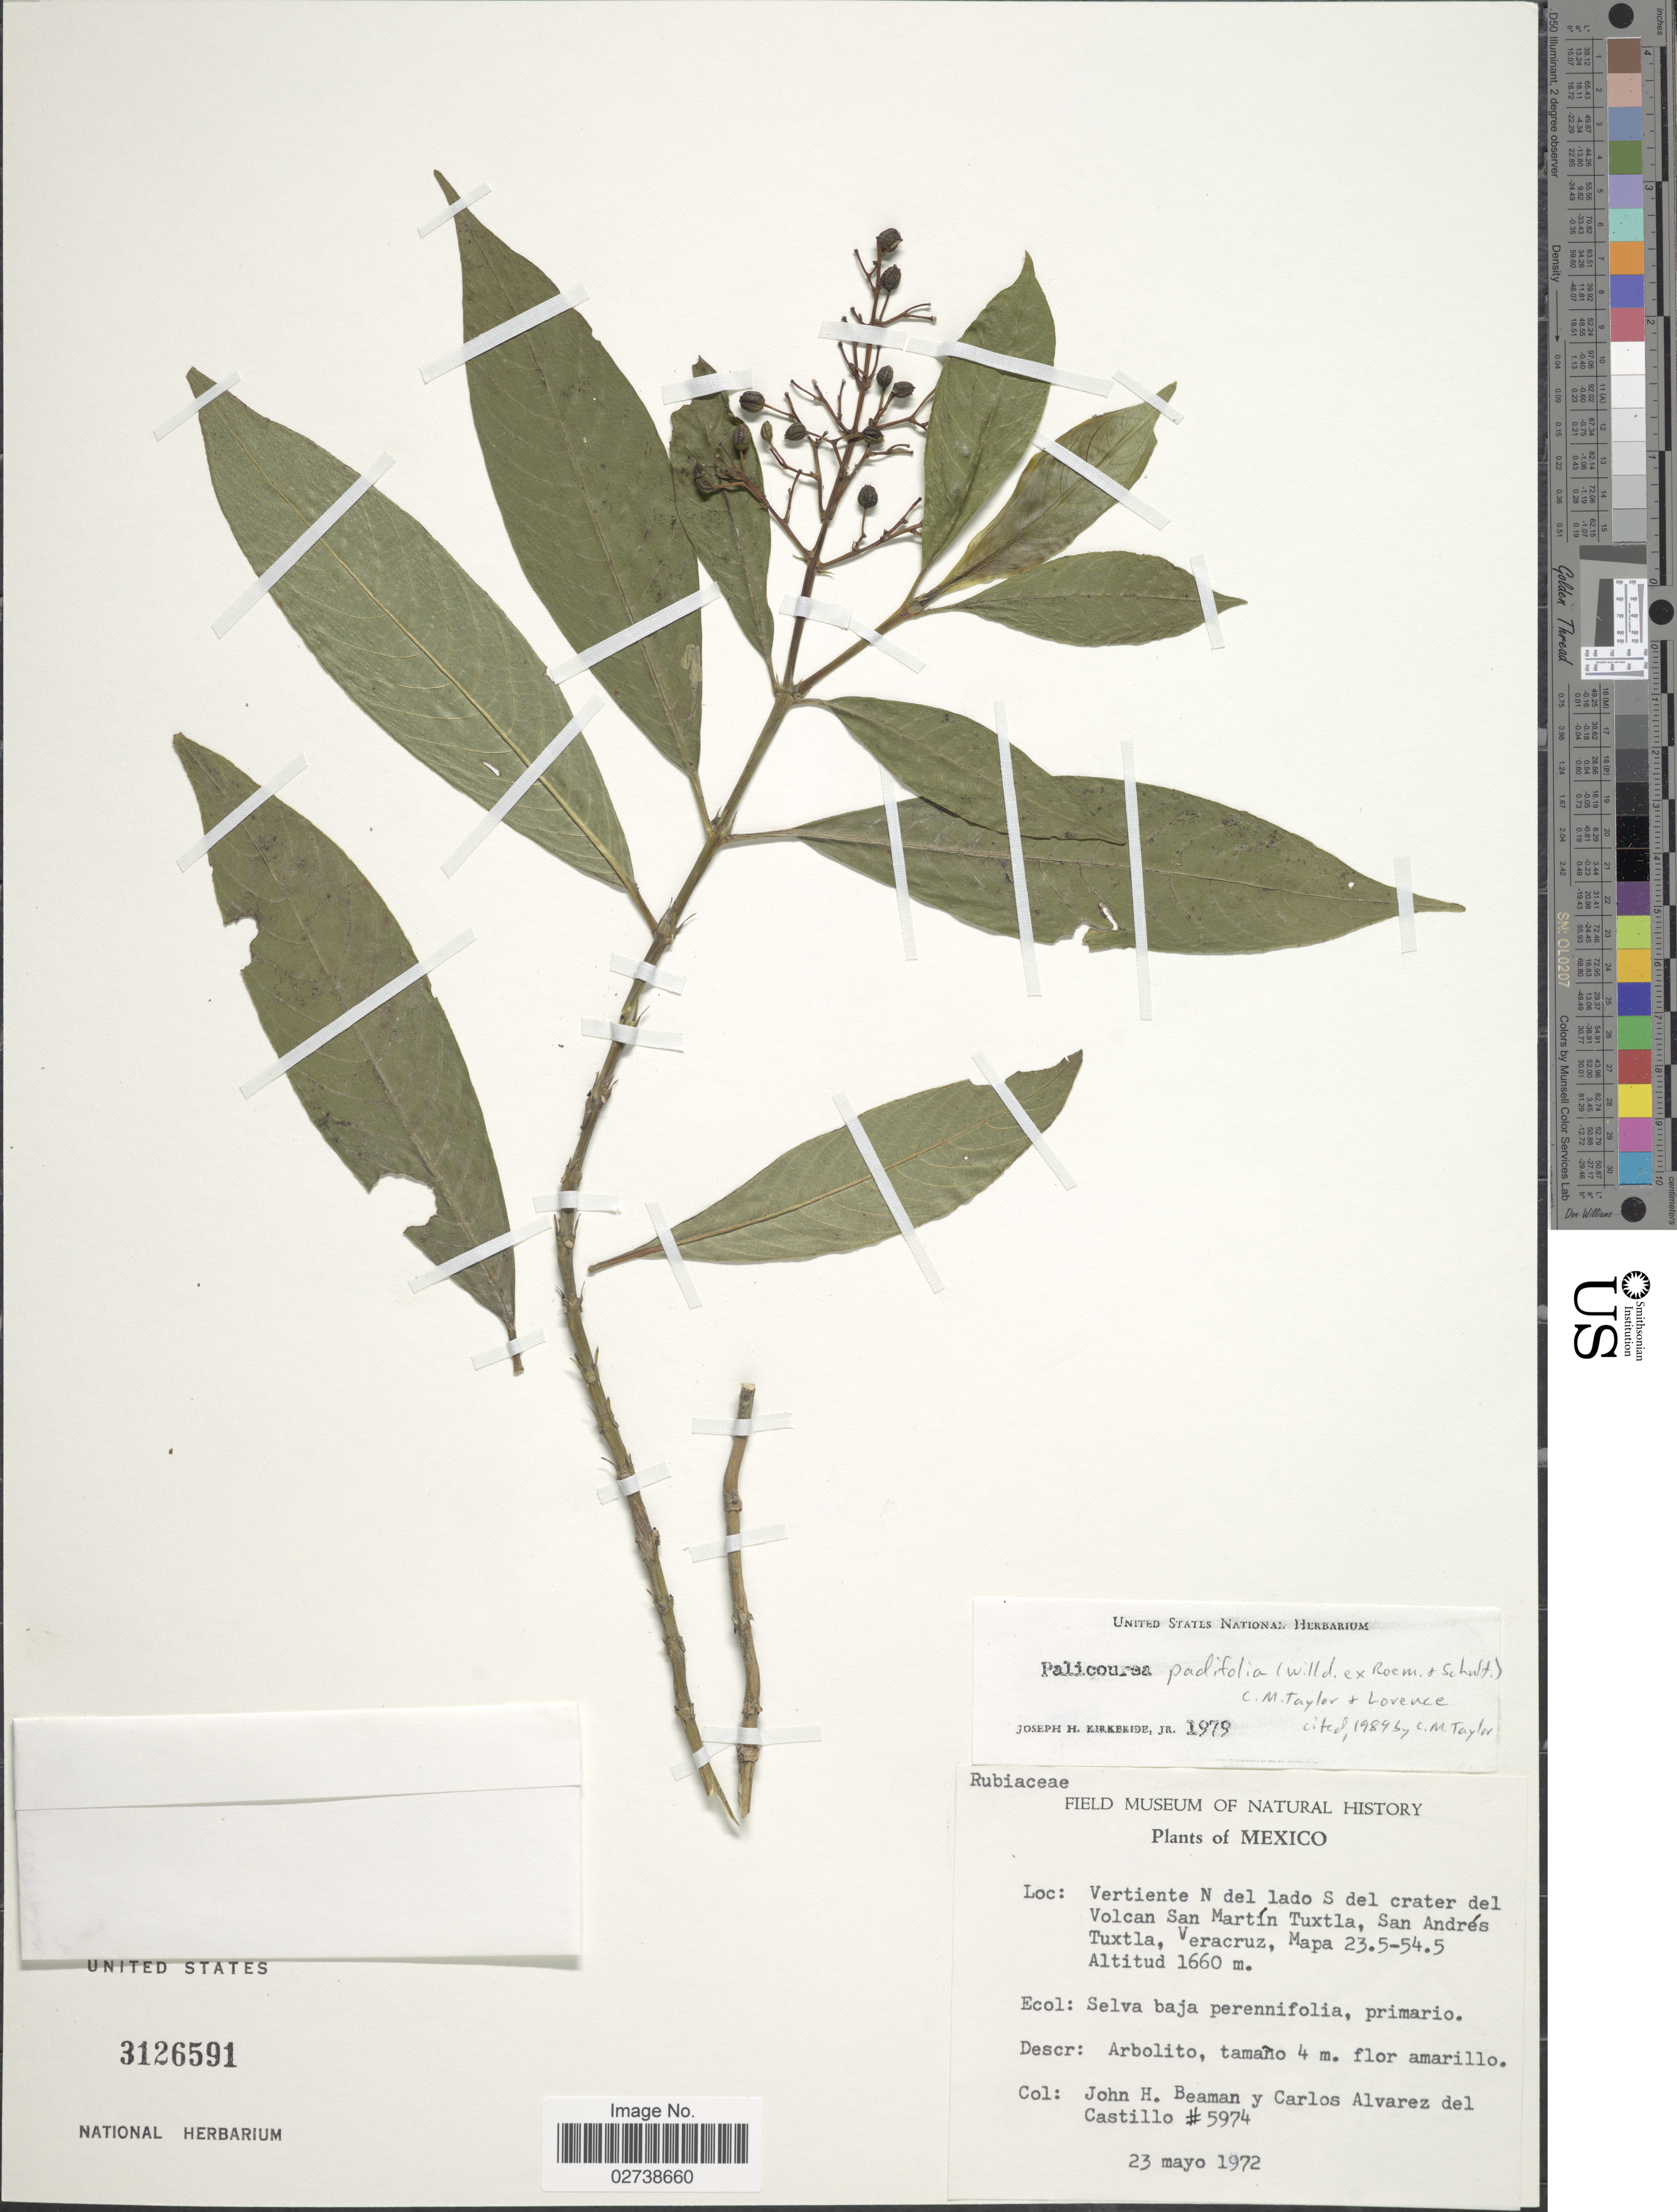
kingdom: Plantae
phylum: Tracheophyta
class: Magnoliopsida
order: Gentianales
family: Rubiaceae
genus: Palicourea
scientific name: Palicourea padifolia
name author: (Humb. & Bonpl. ex Roem. & Schult.) C.M. Taylor & Lorence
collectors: J. H. Beaman & C. Alvarez del Castillo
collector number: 5974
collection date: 1972-05-23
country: Mexico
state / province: Veracruz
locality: Vertiente N del lado S del crater del Volcan San Marín Tuxtla, San Andrés Tuxtla, Veracruz. Mapa 23.5-54.5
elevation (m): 1660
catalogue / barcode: US 3126591